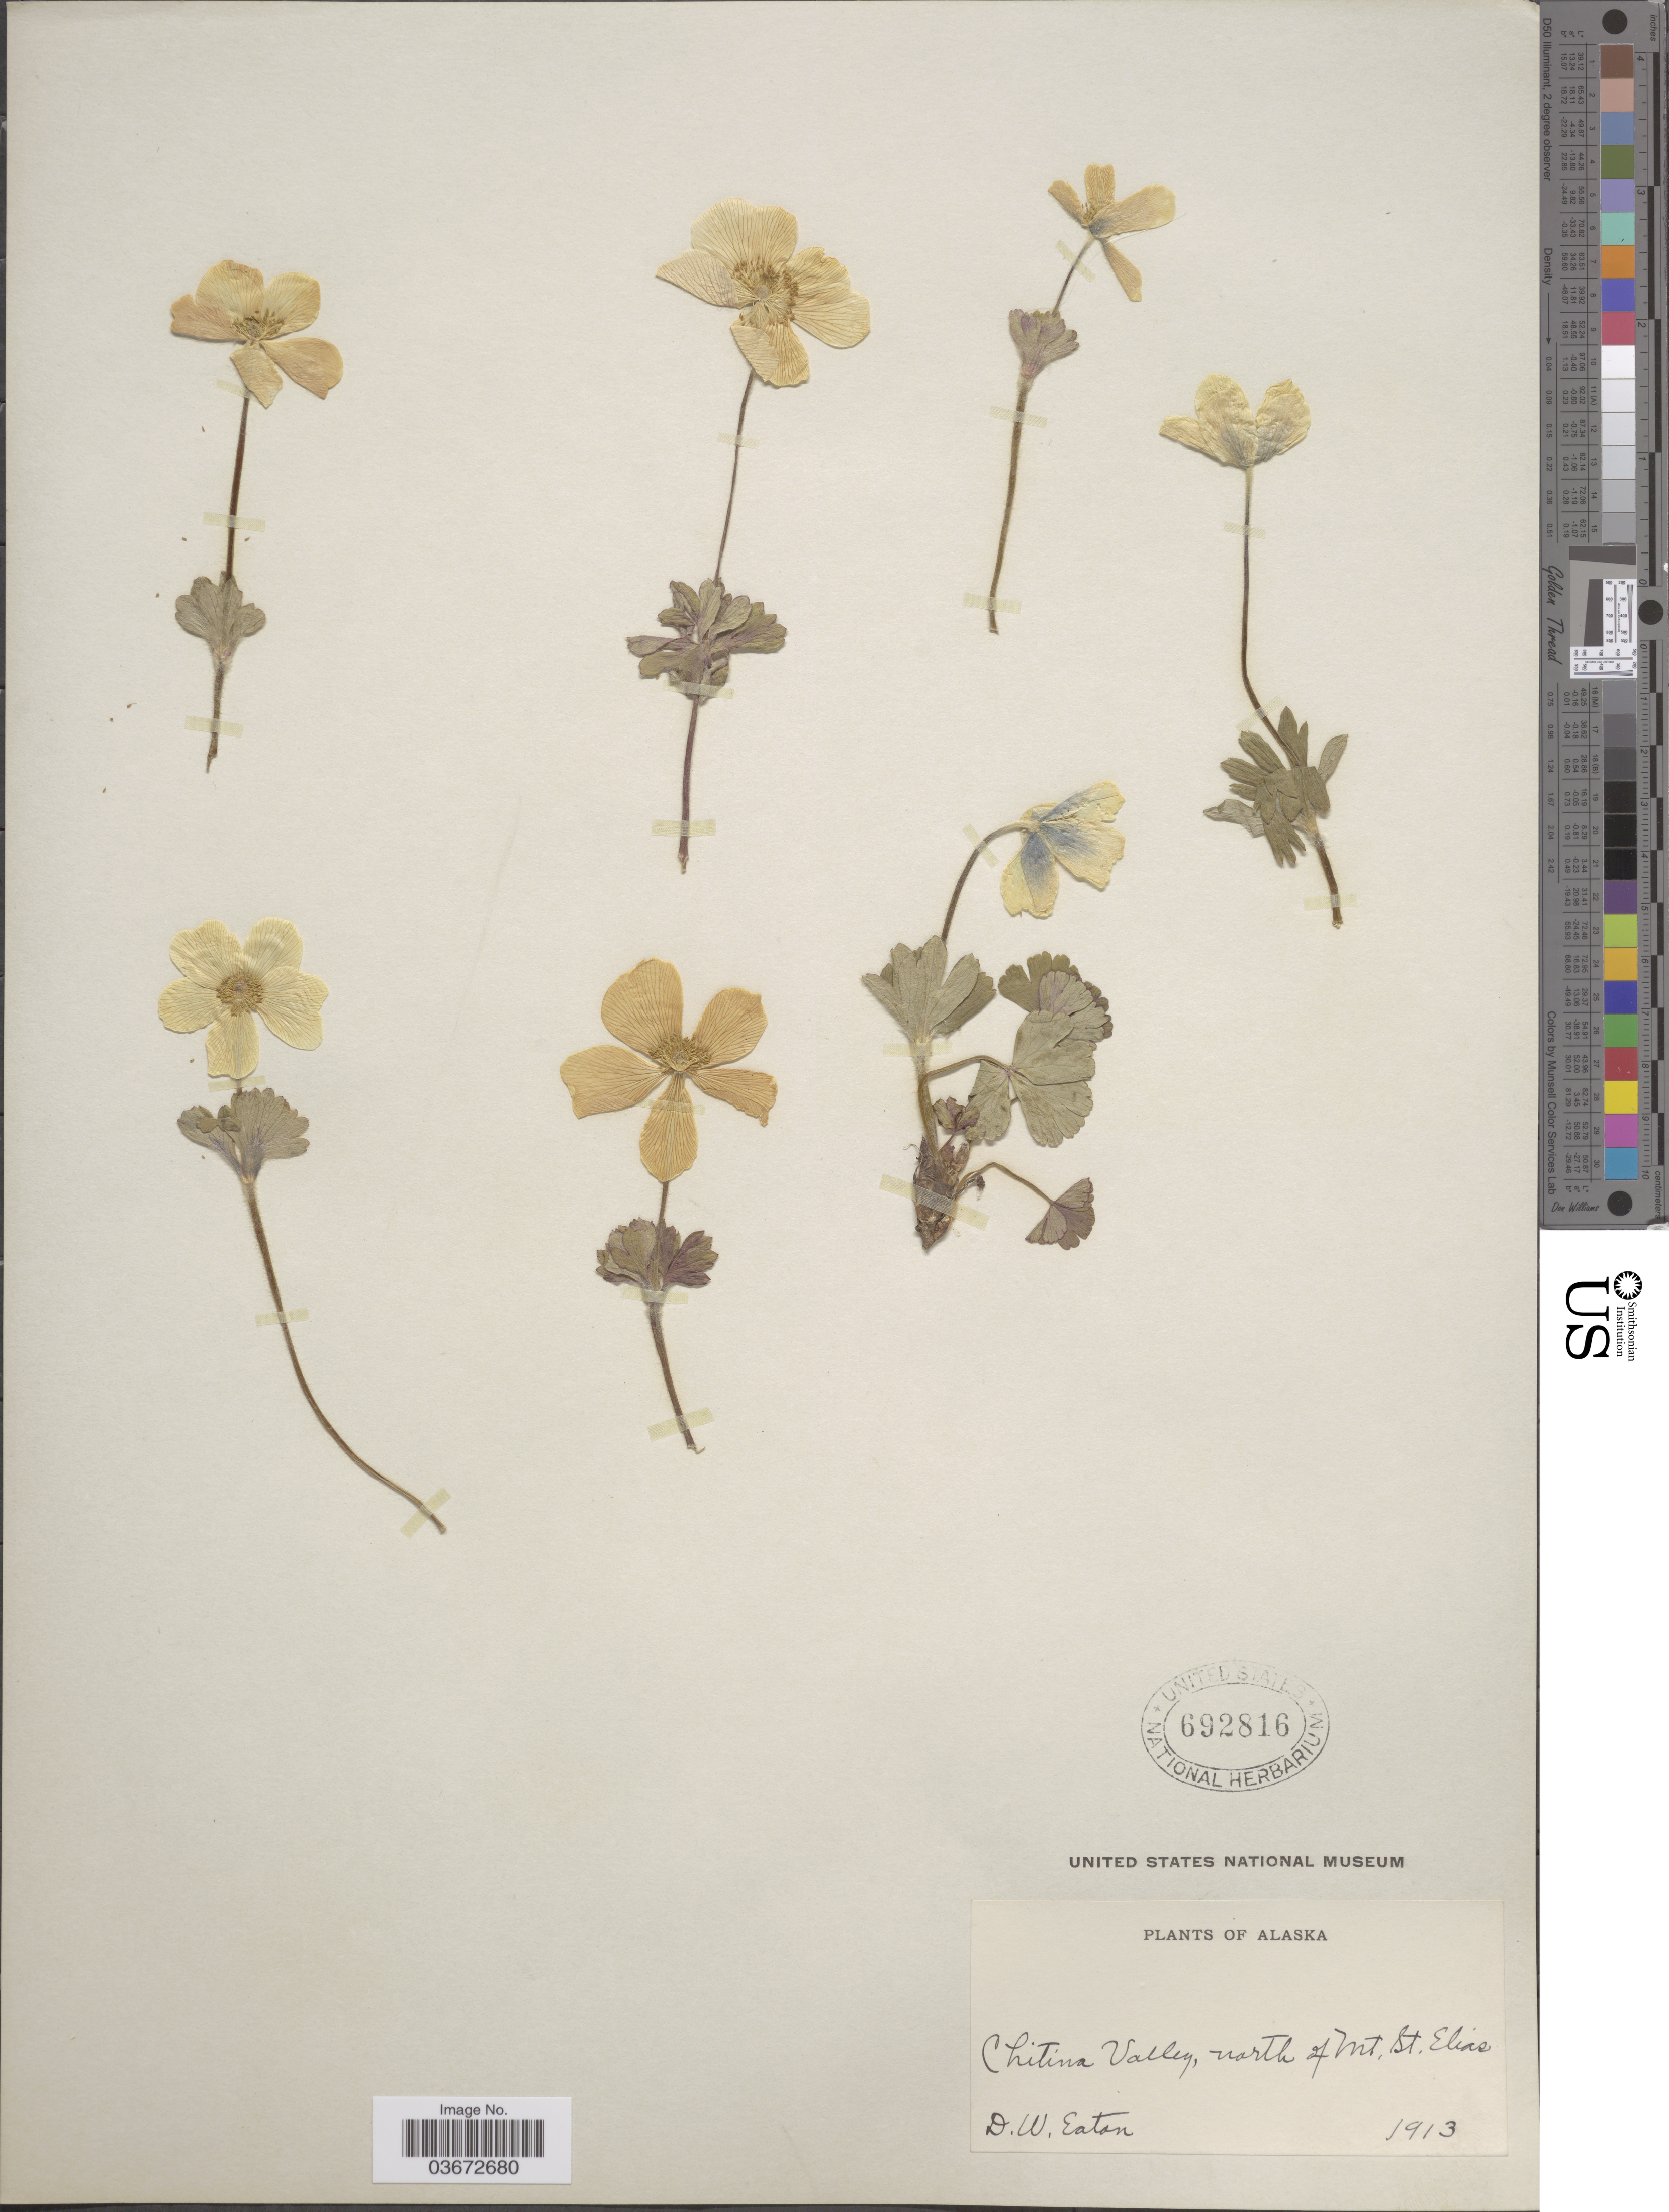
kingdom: Plantae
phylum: Tracheophyta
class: Magnoliopsida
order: Ranunculales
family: Ranunculaceae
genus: Anemone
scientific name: Anemone parviflora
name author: Michx.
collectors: D. Eaton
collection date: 1913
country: United States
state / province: Alaska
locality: Chitina Valley, north of Mt. St. Elias.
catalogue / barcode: US 692816